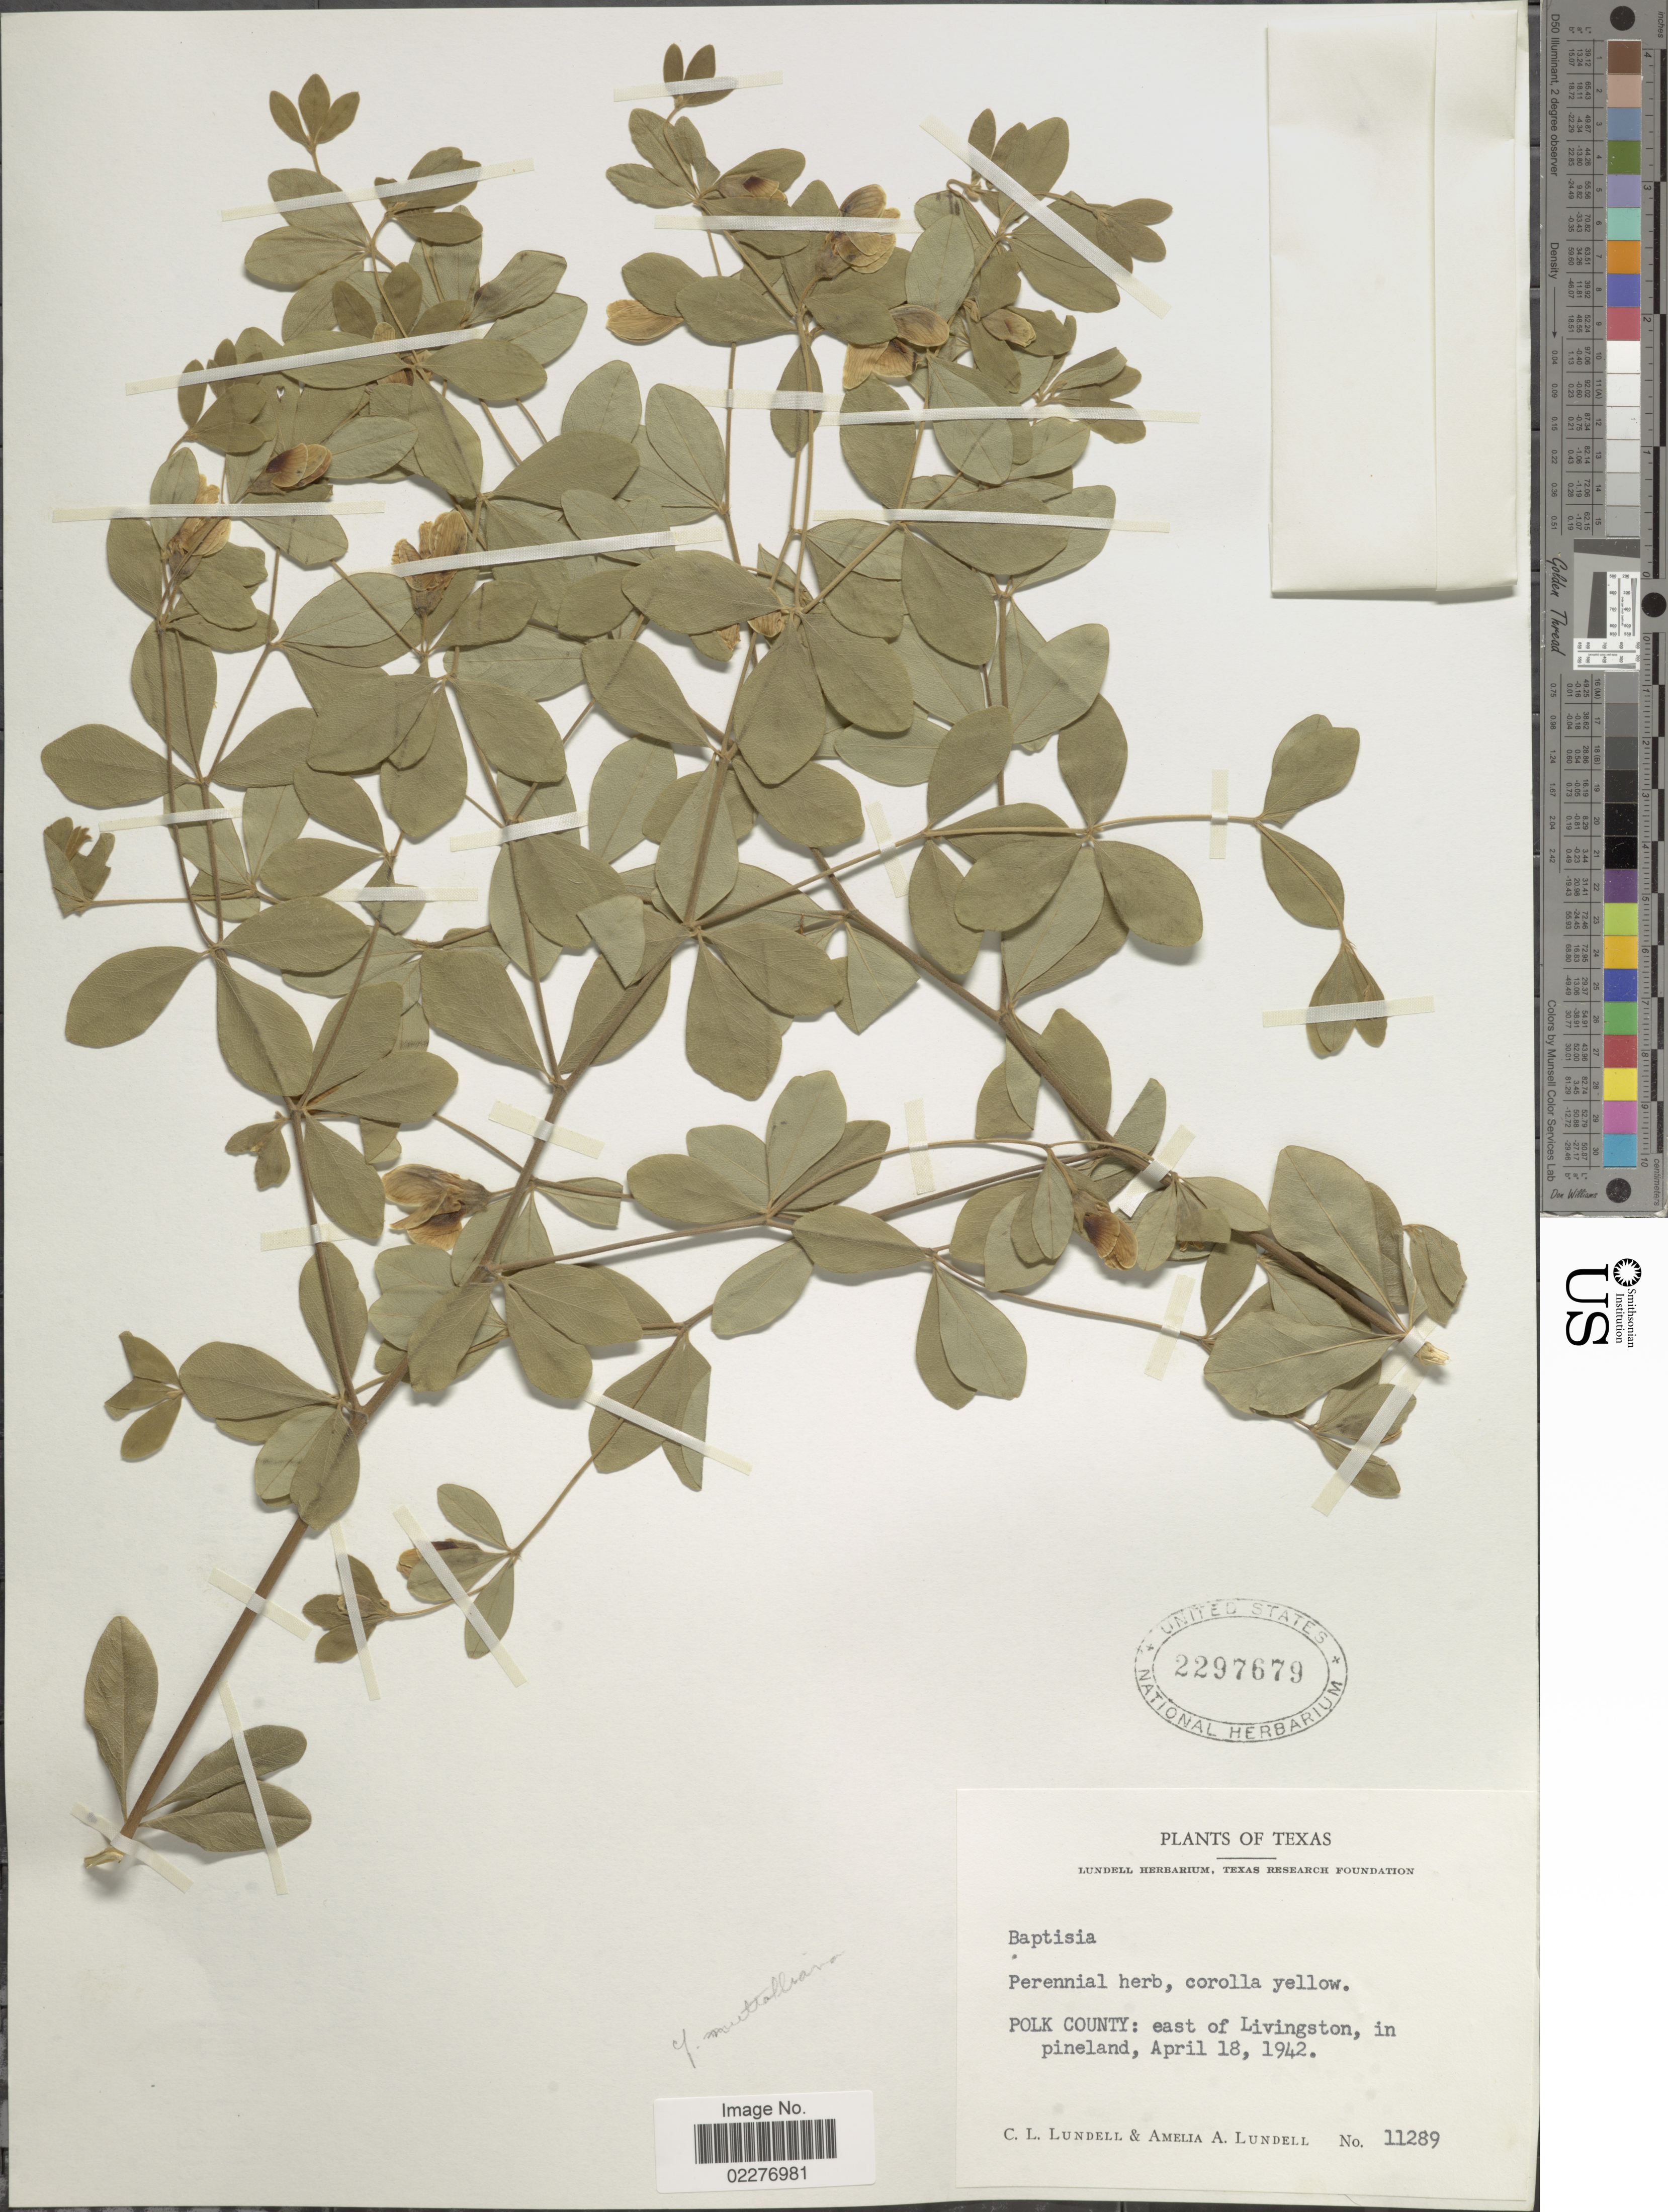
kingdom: Plantae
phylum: Tracheophyta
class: Magnoliopsida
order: Fabales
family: Fabaceae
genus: Baptisia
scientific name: Baptisia nuttalliana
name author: Small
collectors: C. L. Lundell & A. A. Lundell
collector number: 11289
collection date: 1942-04-18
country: United States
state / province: Texas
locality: Polk County: east of Livingston, in pineland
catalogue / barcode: US 2297679